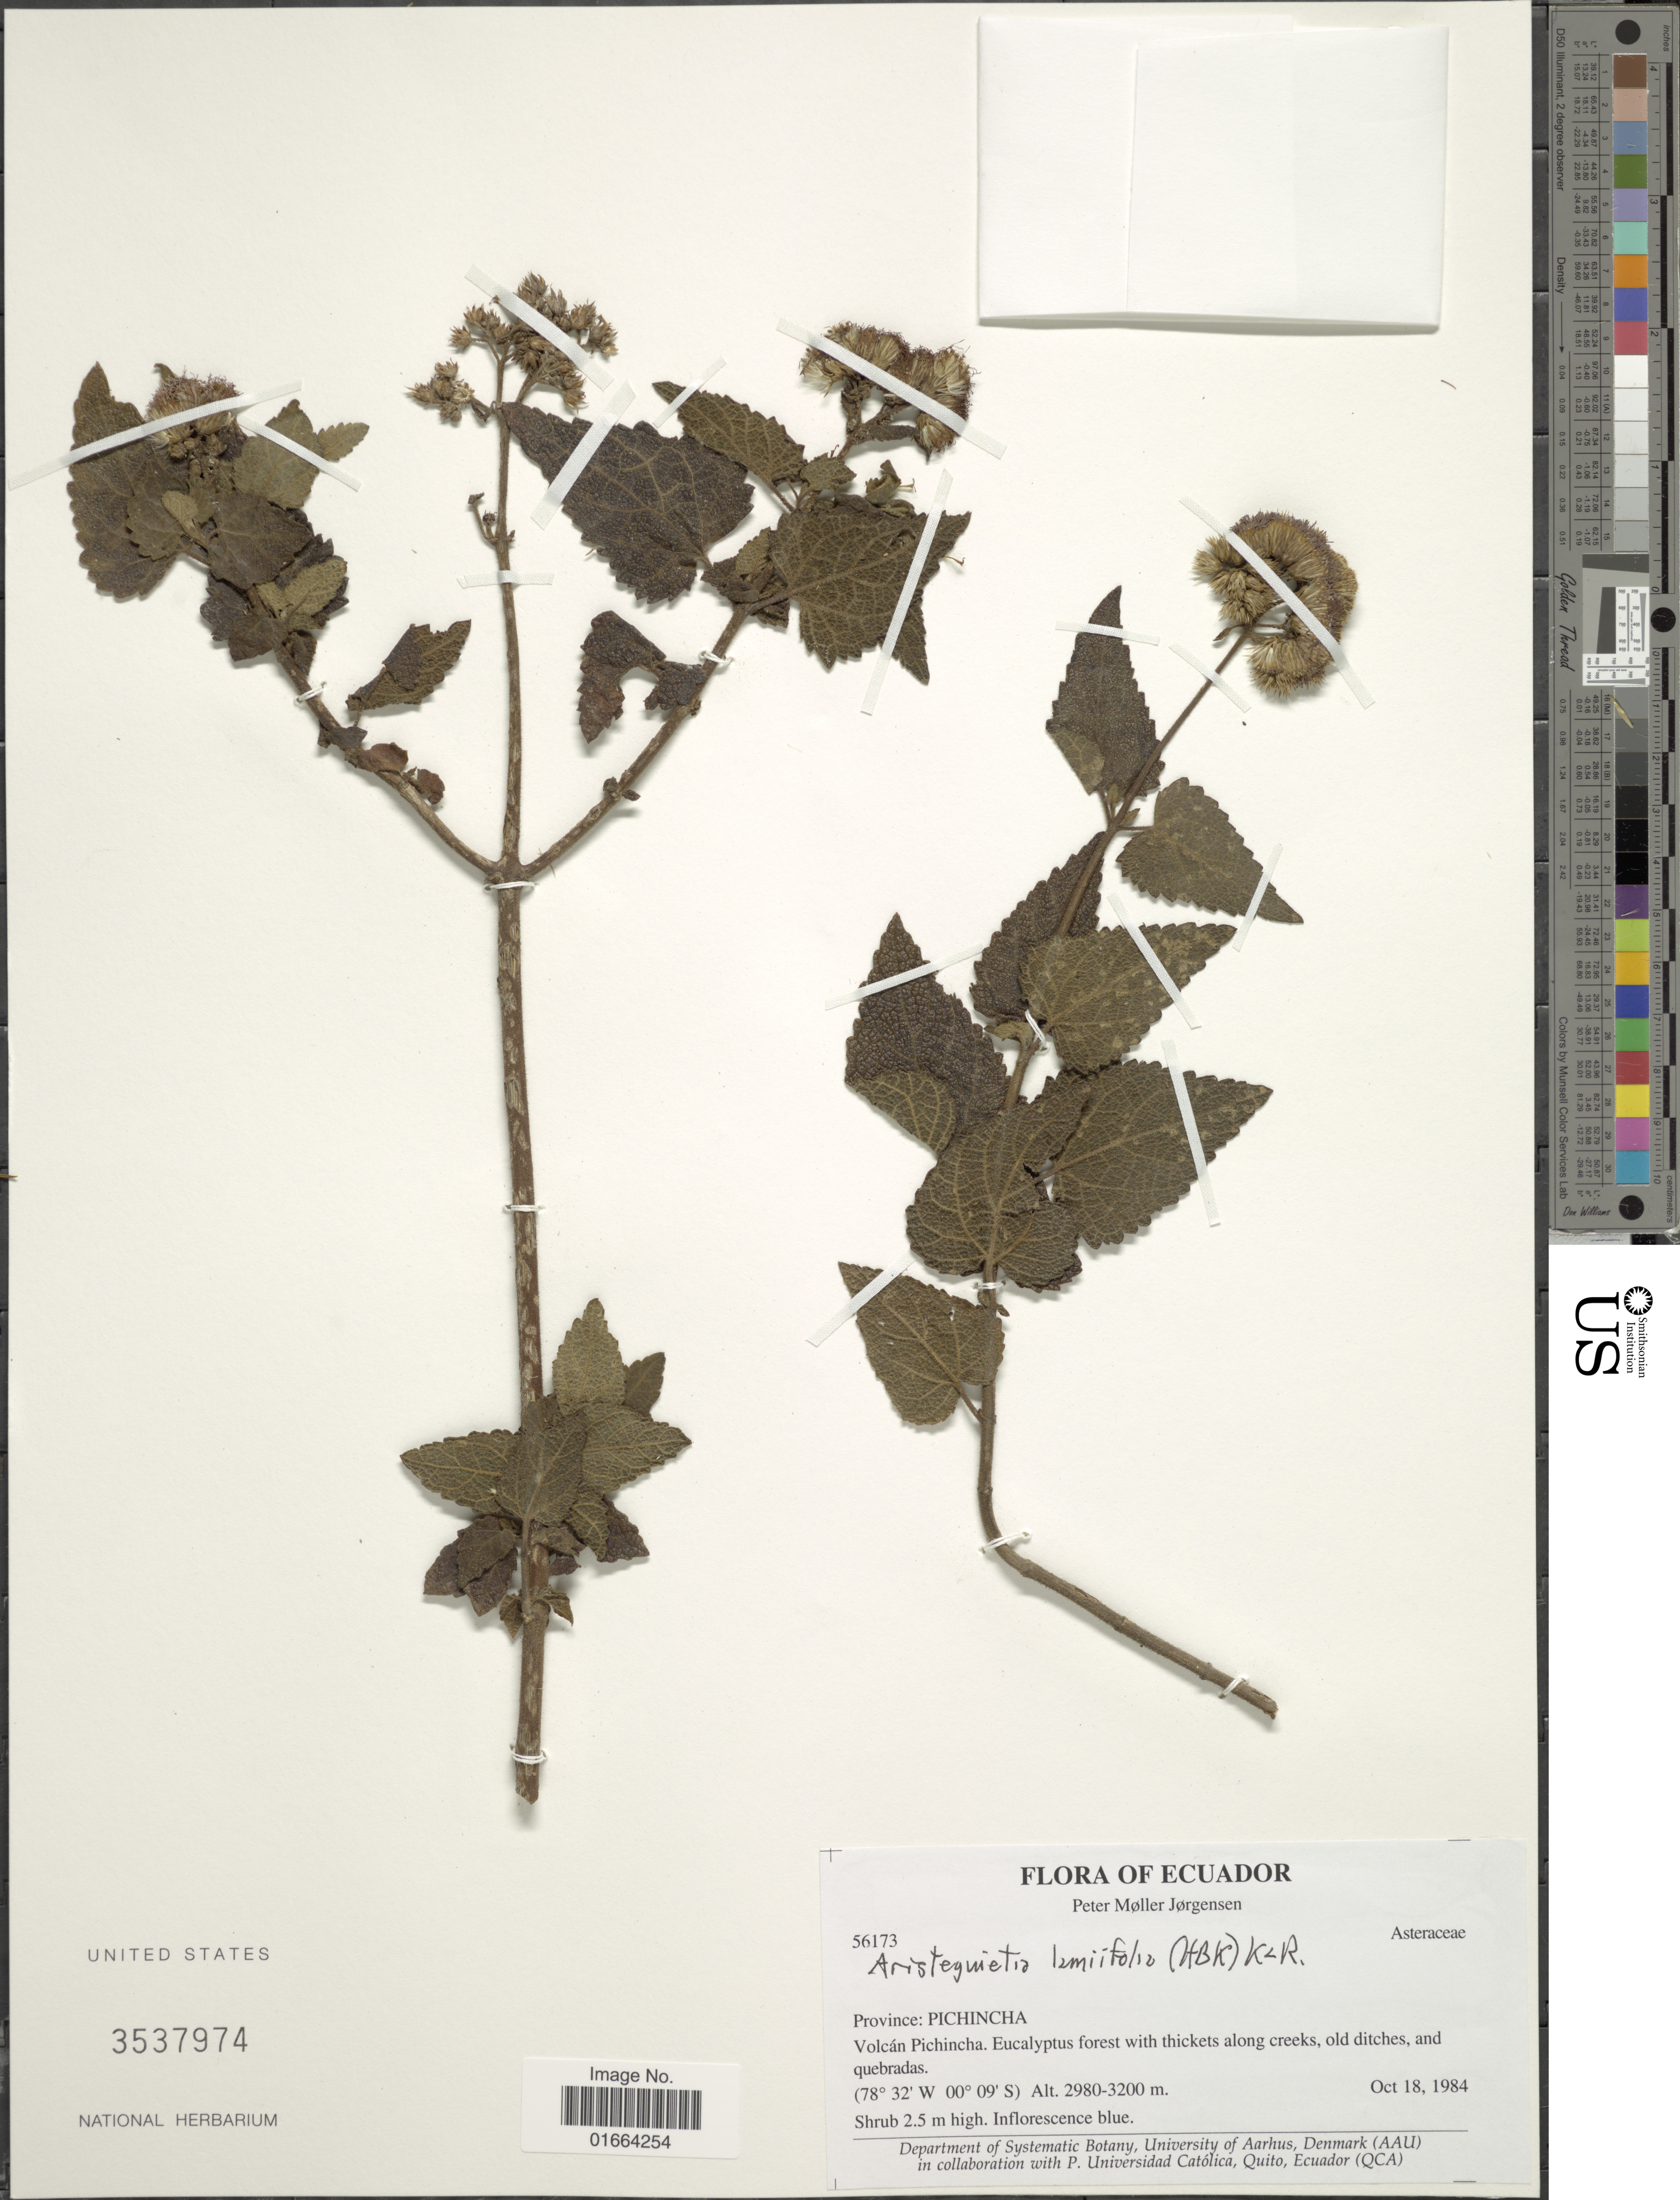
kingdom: Plantae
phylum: Tracheophyta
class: Magnoliopsida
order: Asterales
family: Asteraceae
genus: Aristeguietia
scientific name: Aristeguietia lamiifolia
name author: (Kunth) R.M. King & H. Rob.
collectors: P. M. Jørgensen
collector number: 56173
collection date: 1984-10-18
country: Ecuador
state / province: Pichincha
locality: Volcán Pichincha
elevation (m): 2980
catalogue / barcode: US 3537974